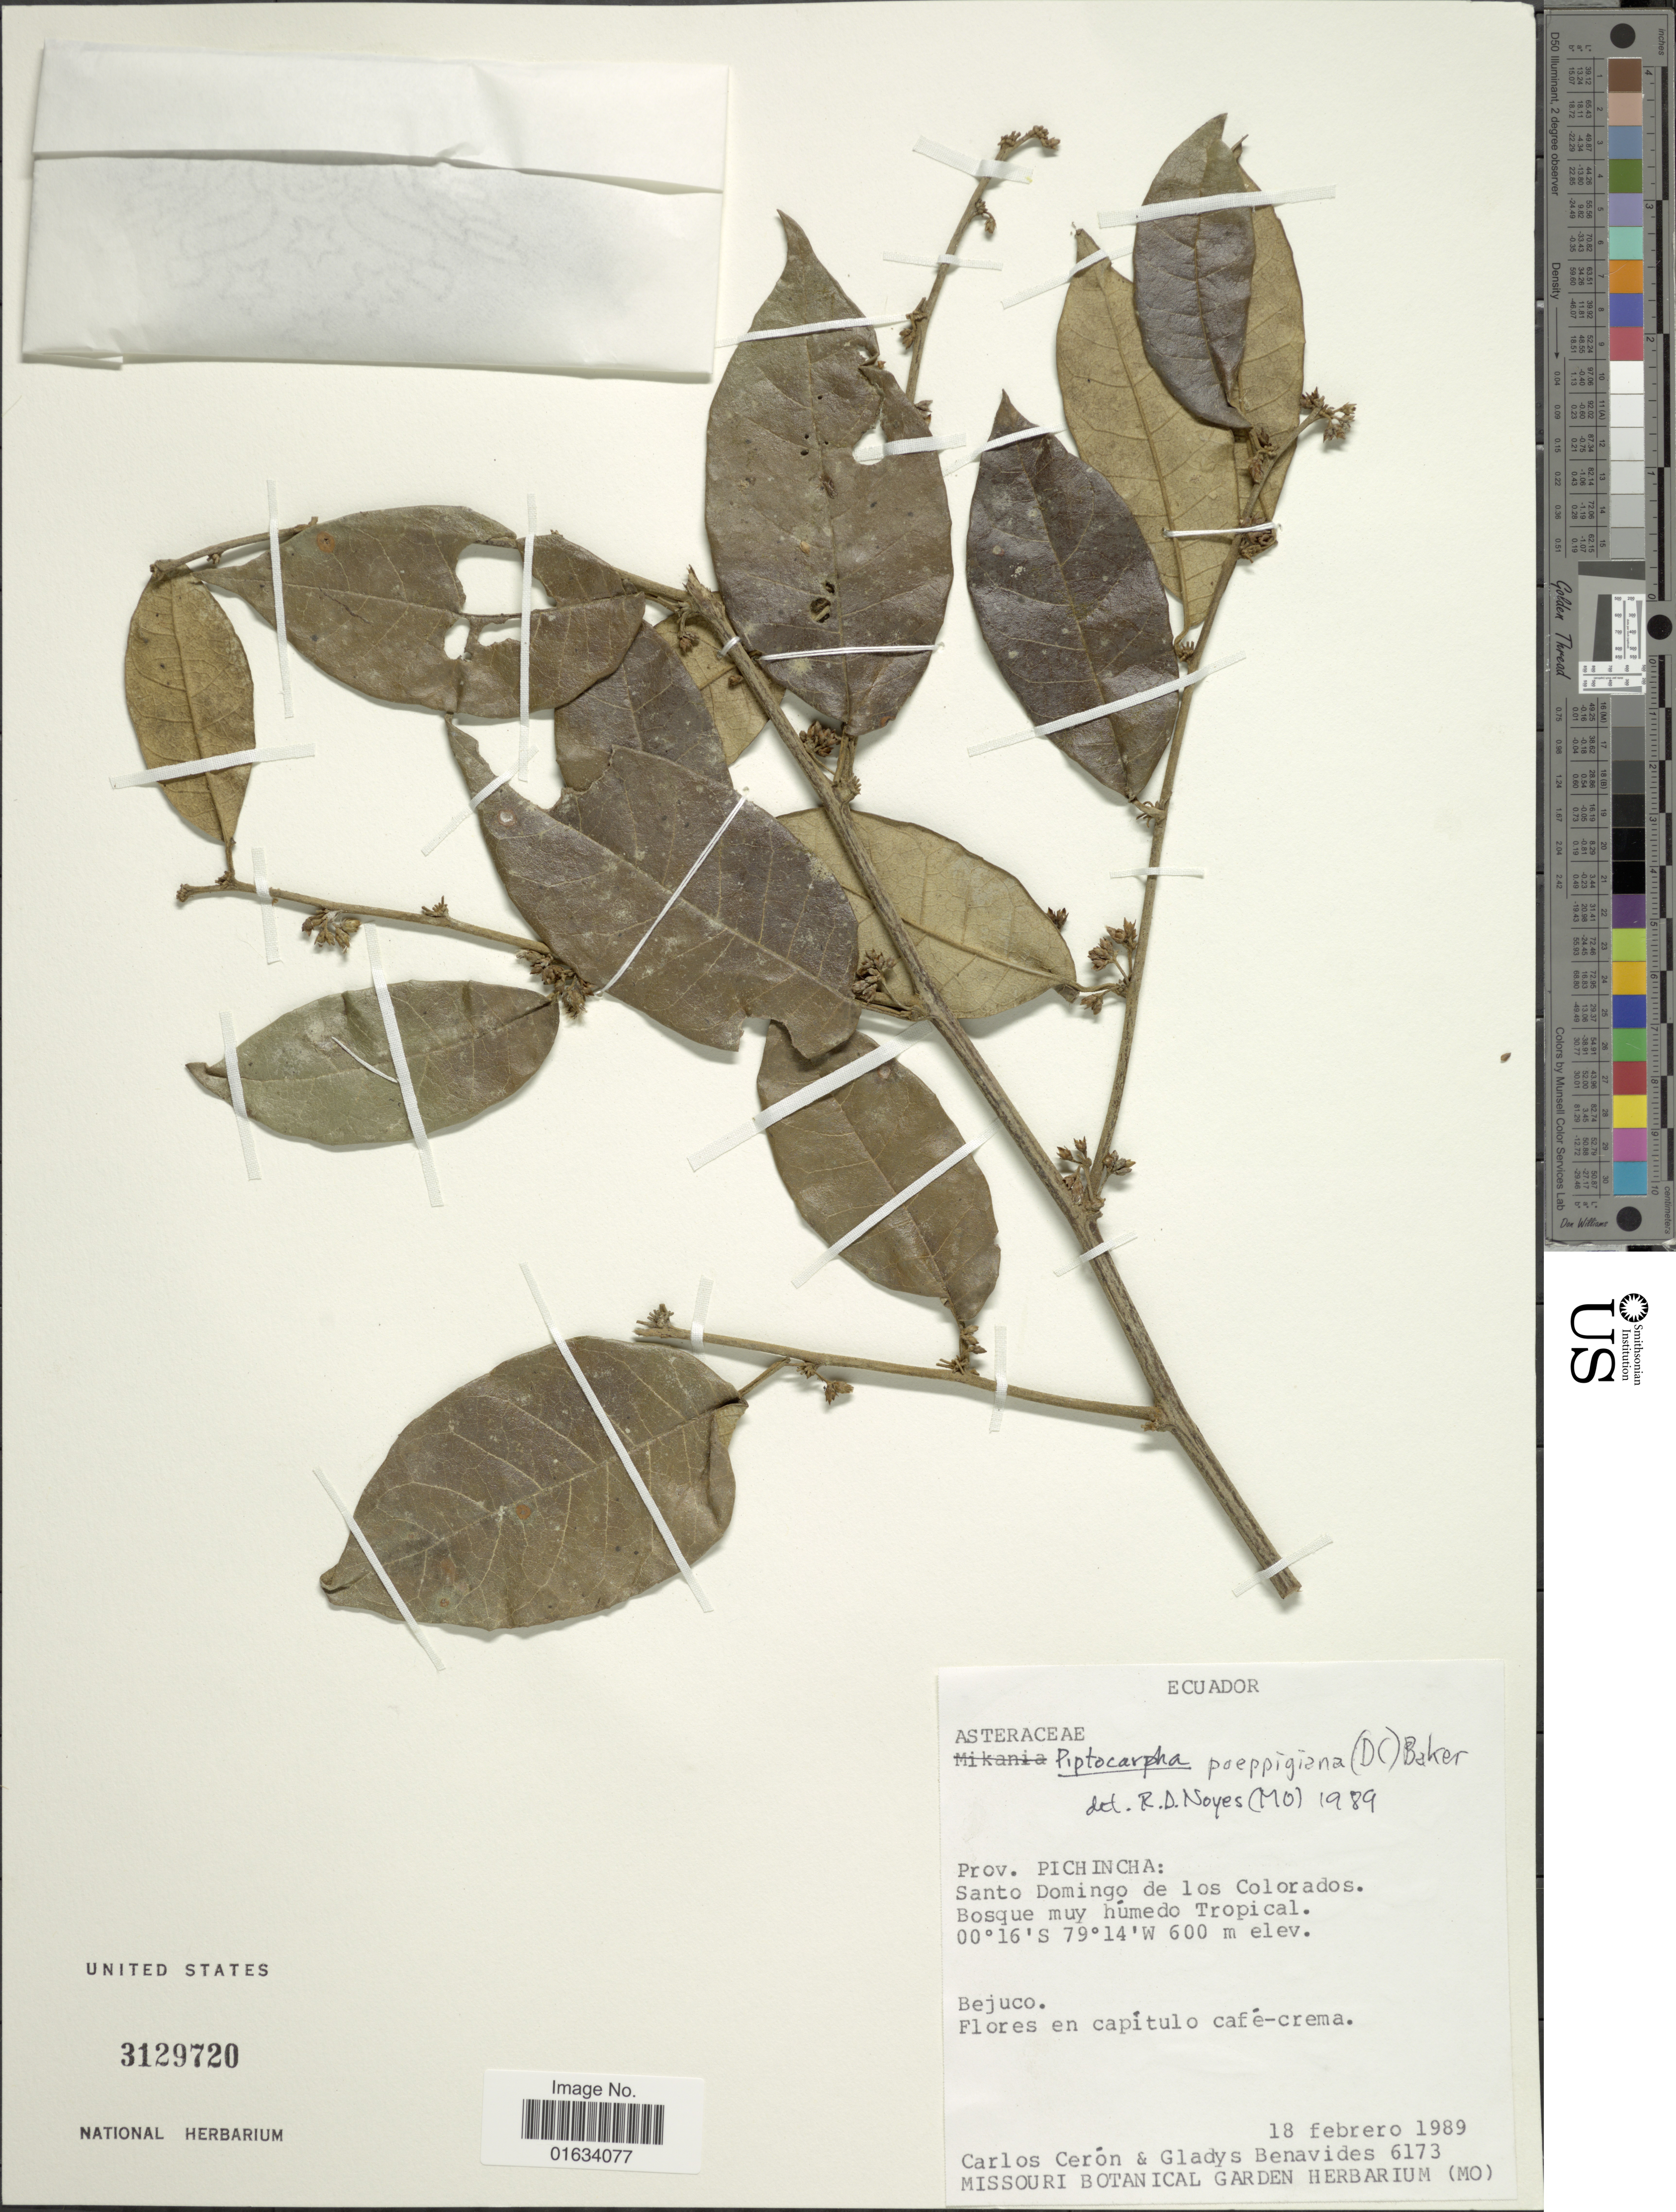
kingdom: Plantae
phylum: Tracheophyta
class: Magnoliopsida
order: Asterales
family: Asteraceae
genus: Piptocarpha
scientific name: Piptocarpha poeppigiana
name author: (DC.) Baker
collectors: C. E. Cerón M. & G. Benavides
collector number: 6173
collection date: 1989-02-18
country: Ecuador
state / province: Pichincha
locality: Ecuador. Prov. Pichincha; Santo Domingo de los Colorados. Bosque muy humedo Tropical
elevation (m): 600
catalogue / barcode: US 3129720